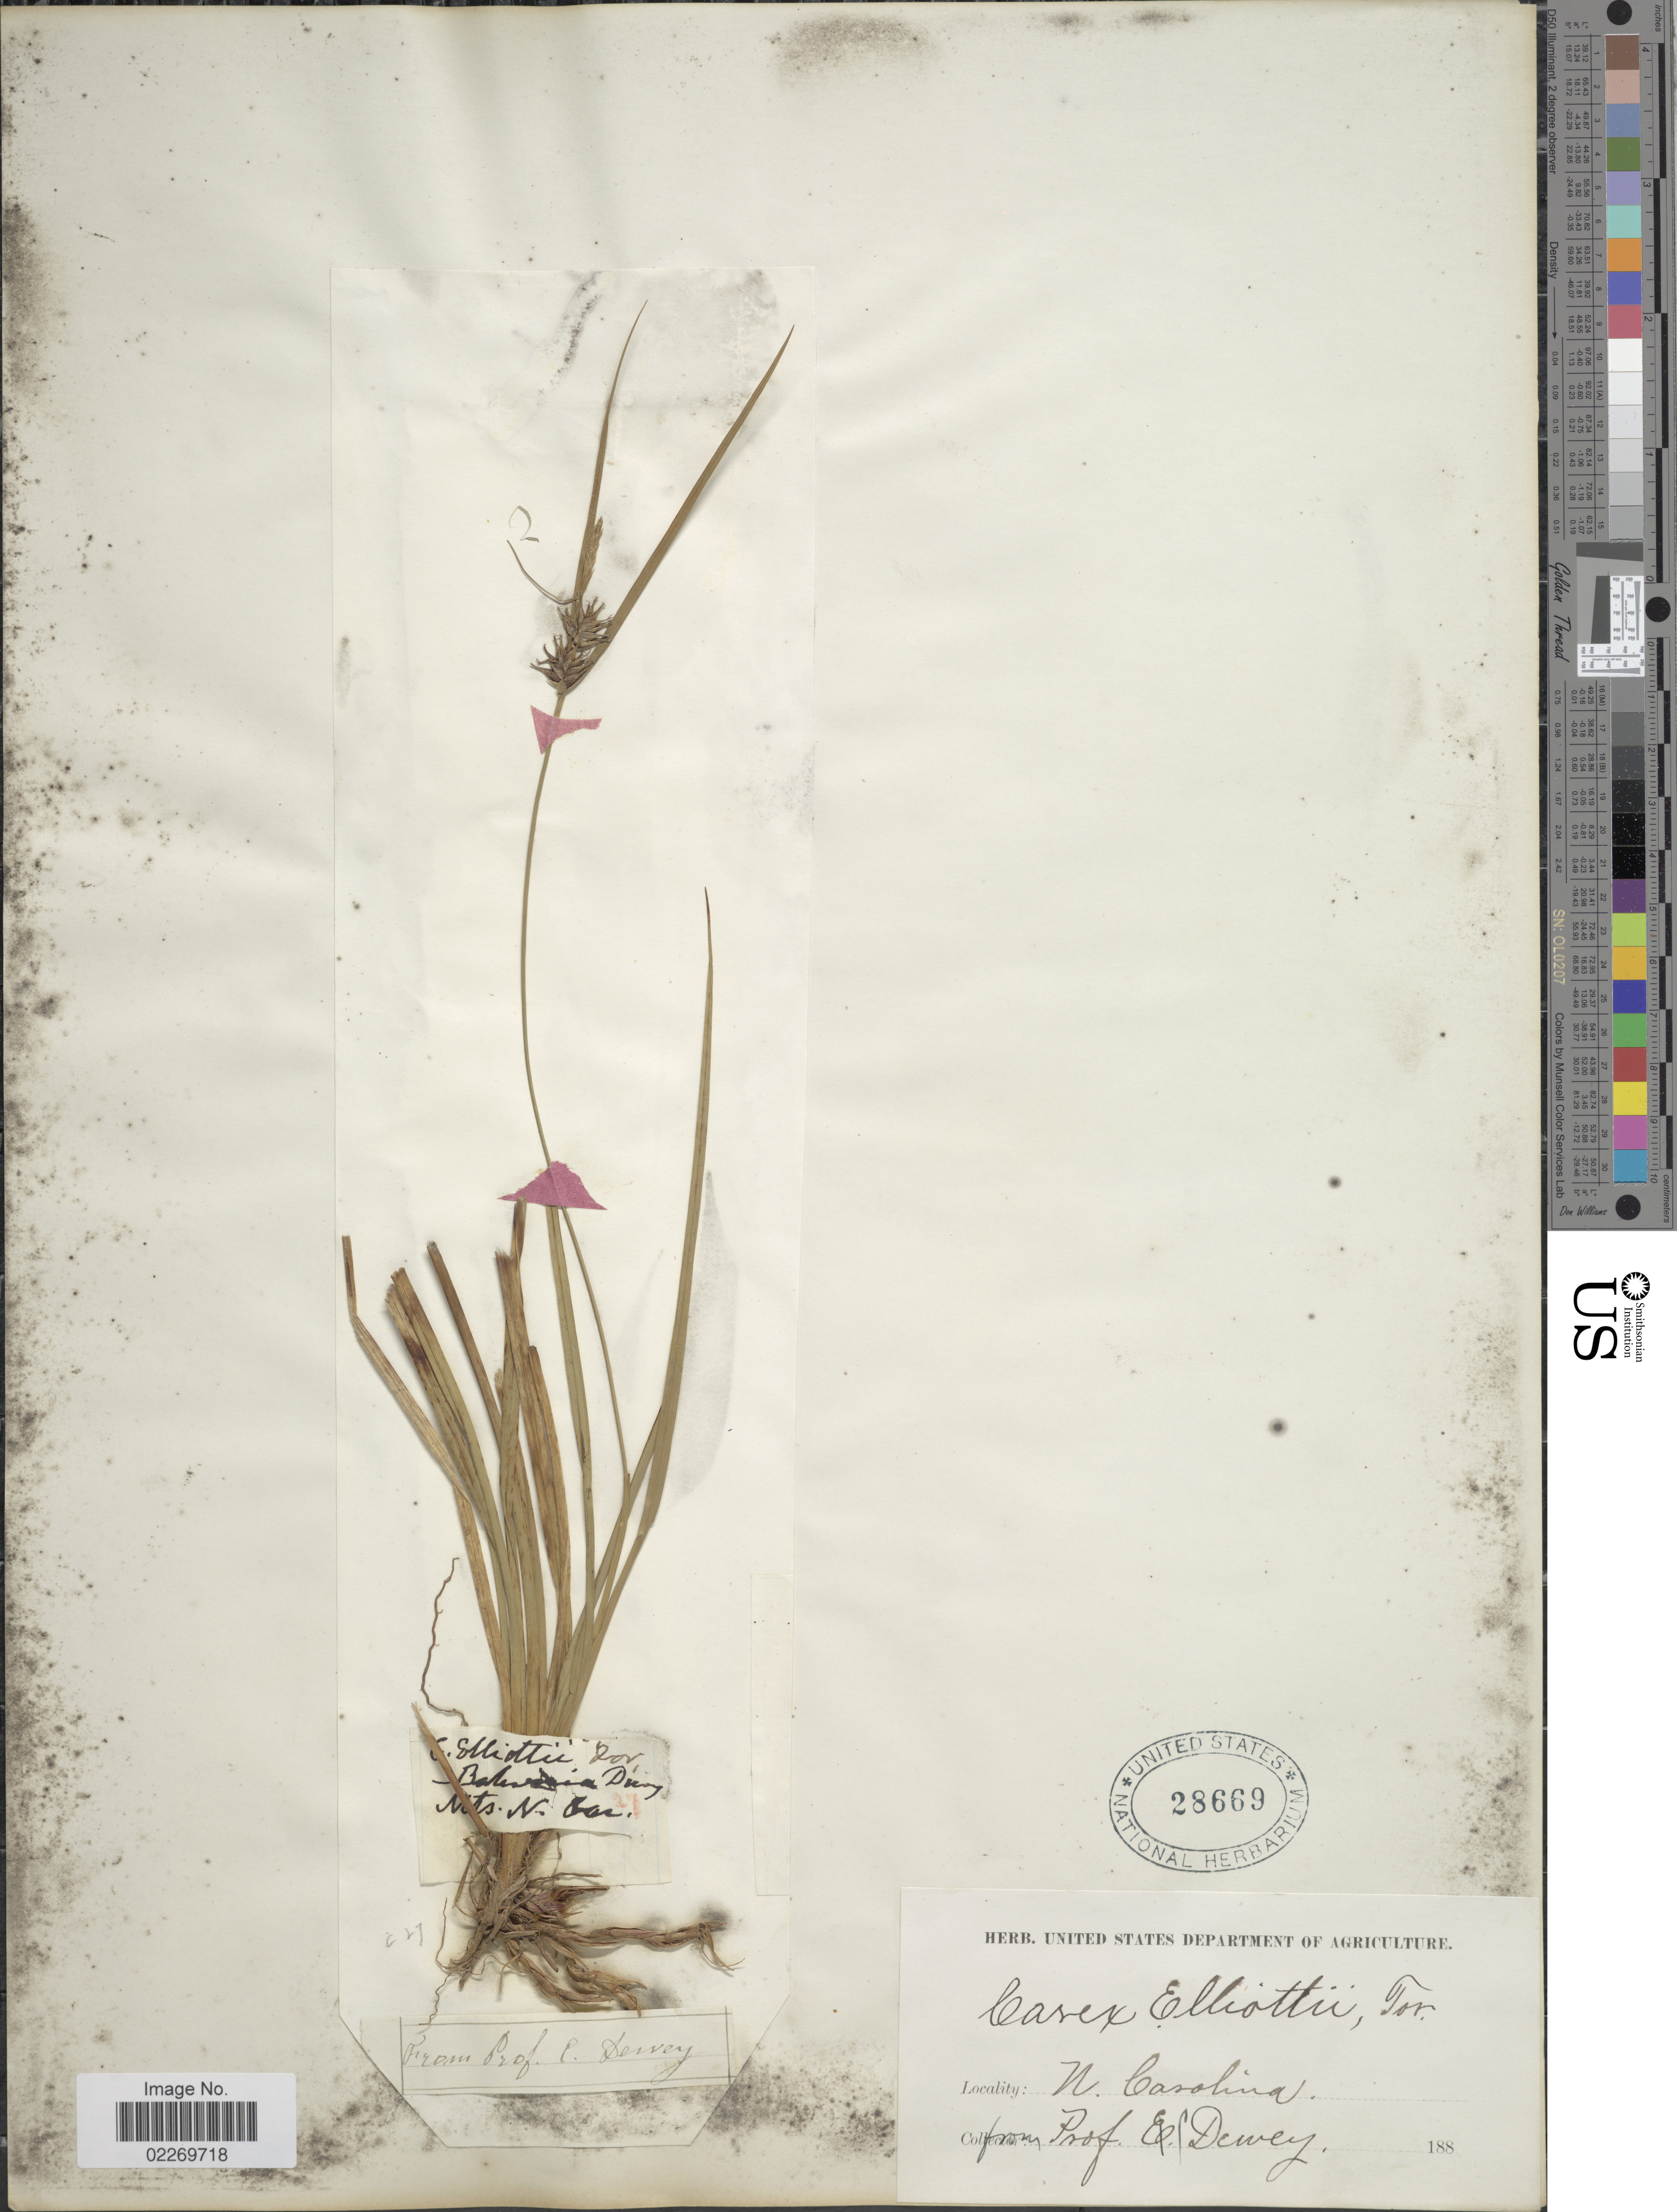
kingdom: Plantae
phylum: Tracheophyta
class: Liliopsida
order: Poales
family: Cyperaceae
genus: Carex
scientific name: Carex elliottii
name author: Schwein. & Torr.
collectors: C. Dewey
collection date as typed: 188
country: United States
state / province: North Carolina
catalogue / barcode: US 28669